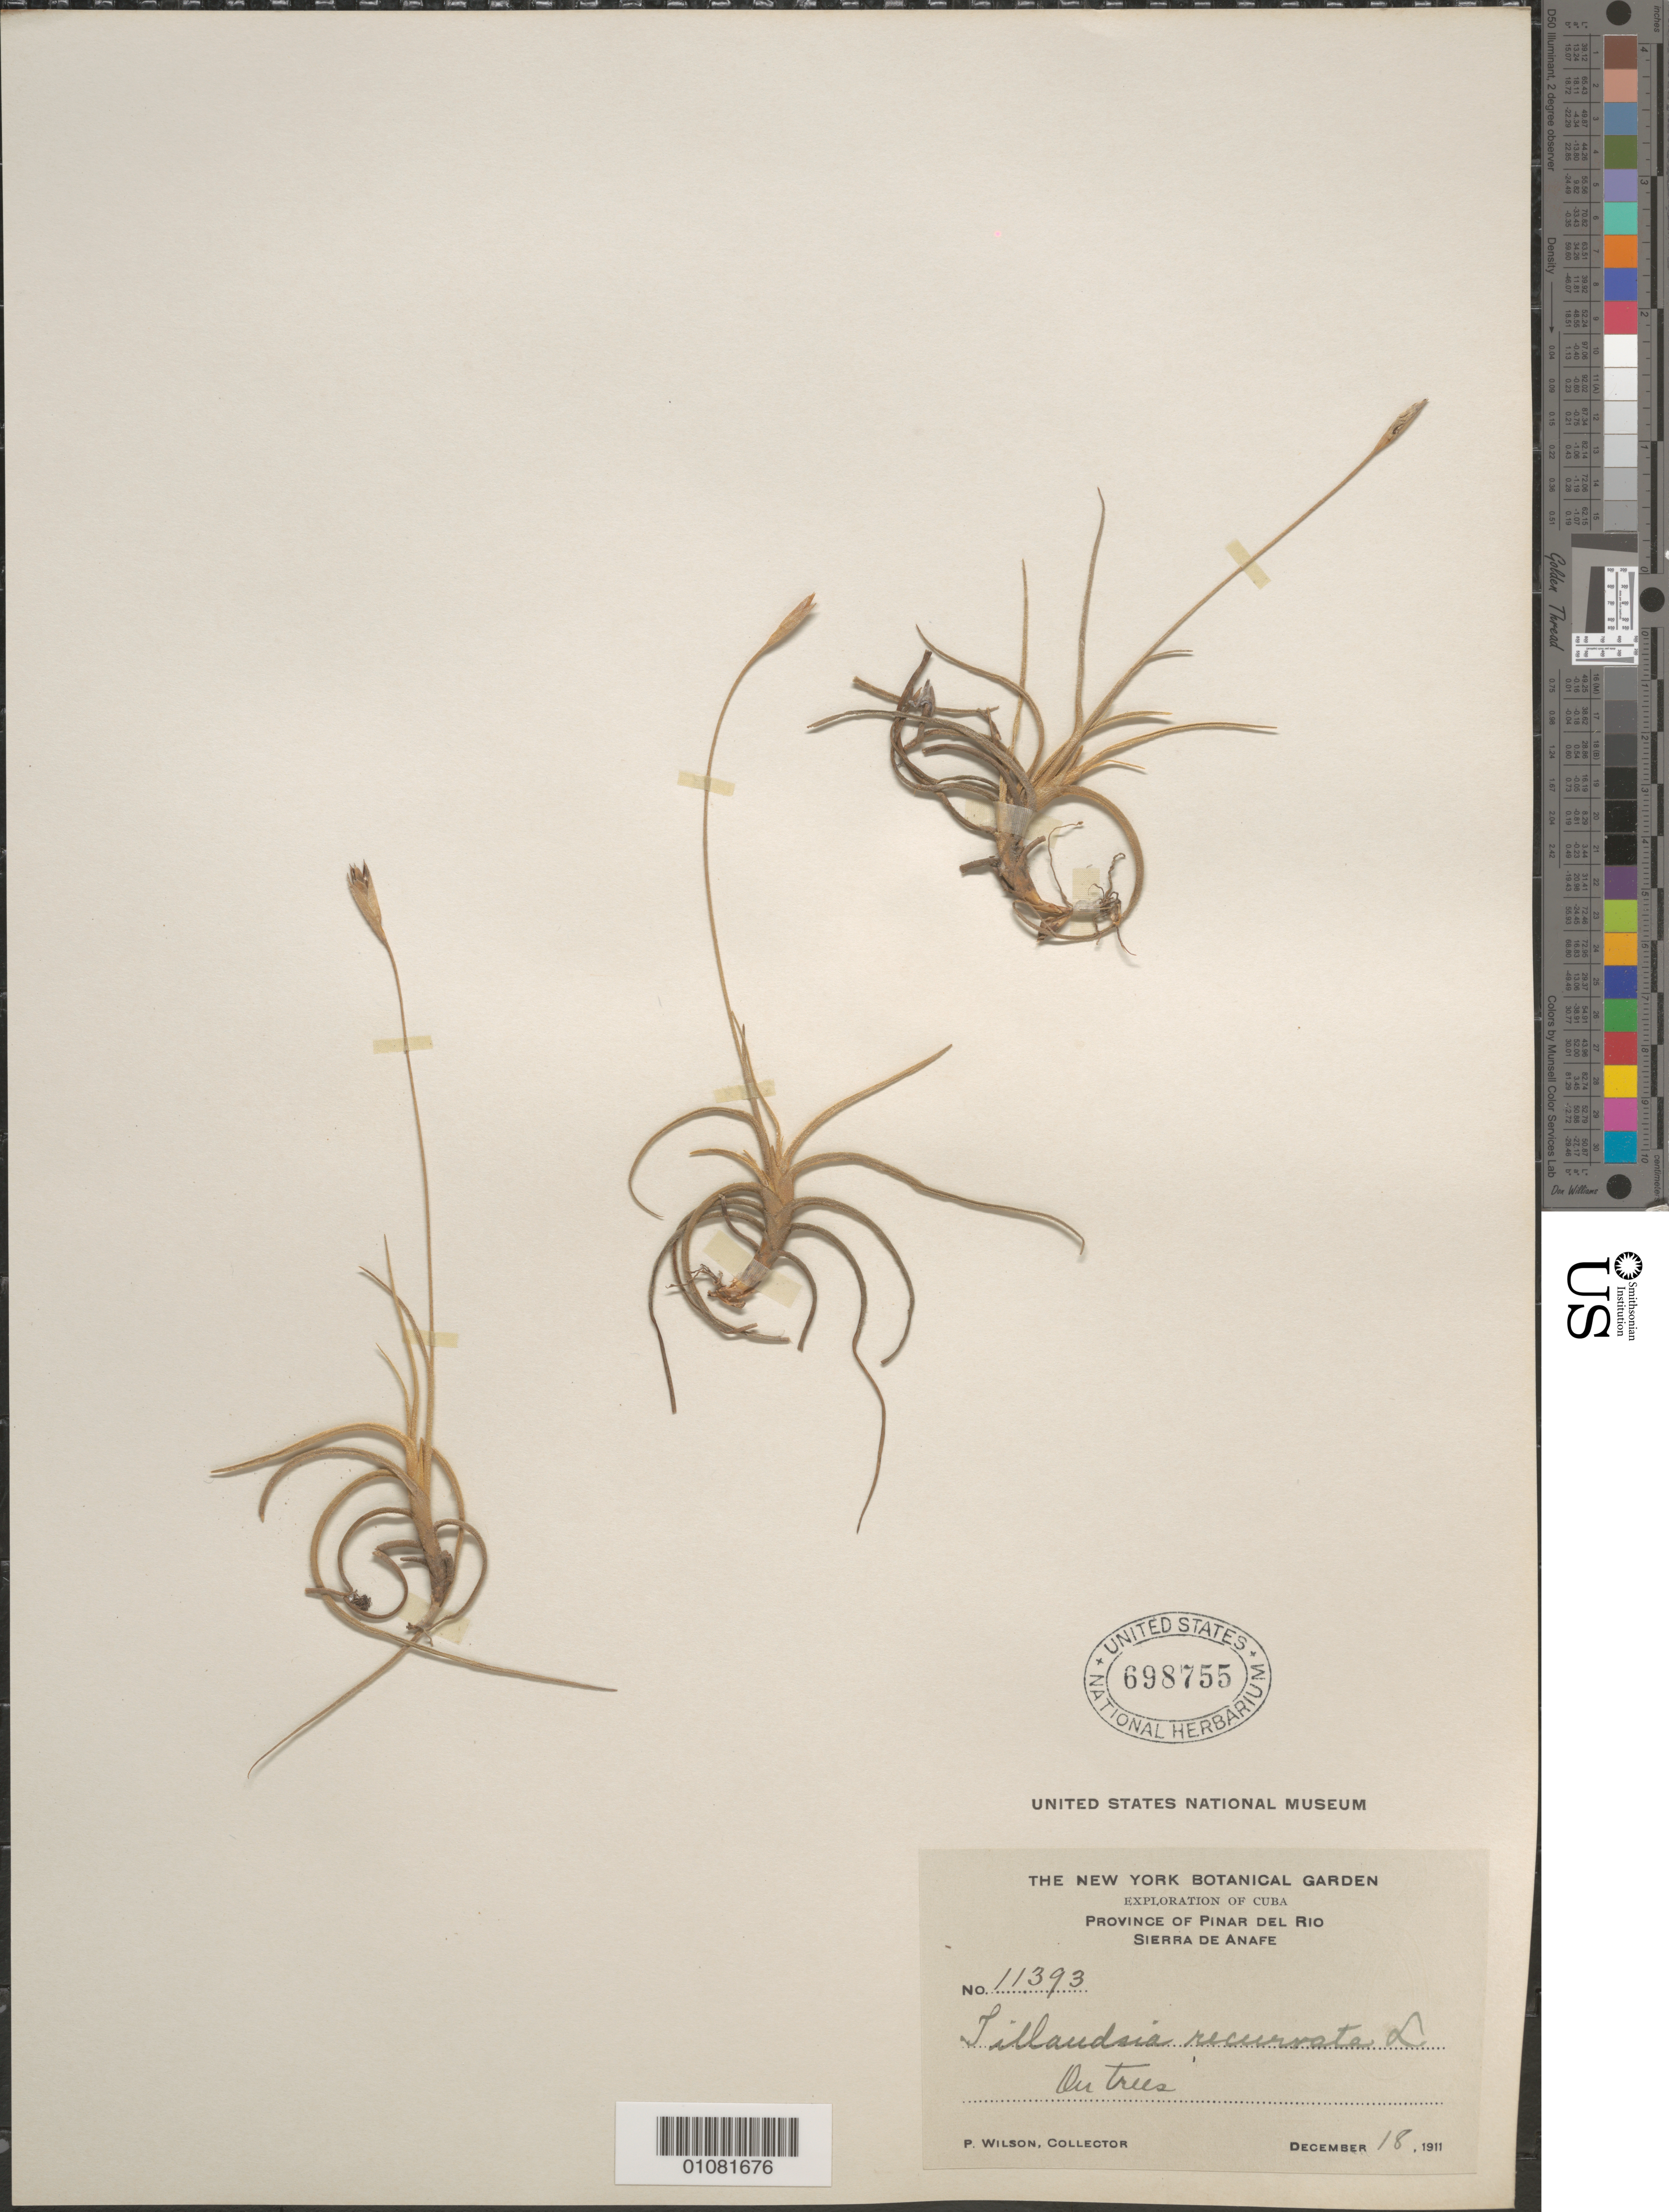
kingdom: Plantae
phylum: Tracheophyta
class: Liliopsida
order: Poales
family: Bromeliaceae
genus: Tillandsia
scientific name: Tillandsia recurvata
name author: L.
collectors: P. Wilson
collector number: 11393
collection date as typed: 18 Dec 1911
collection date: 1911-12-18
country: Cuba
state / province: Pinar del Rio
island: Cuba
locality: Sierra de Anafe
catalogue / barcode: US 698755